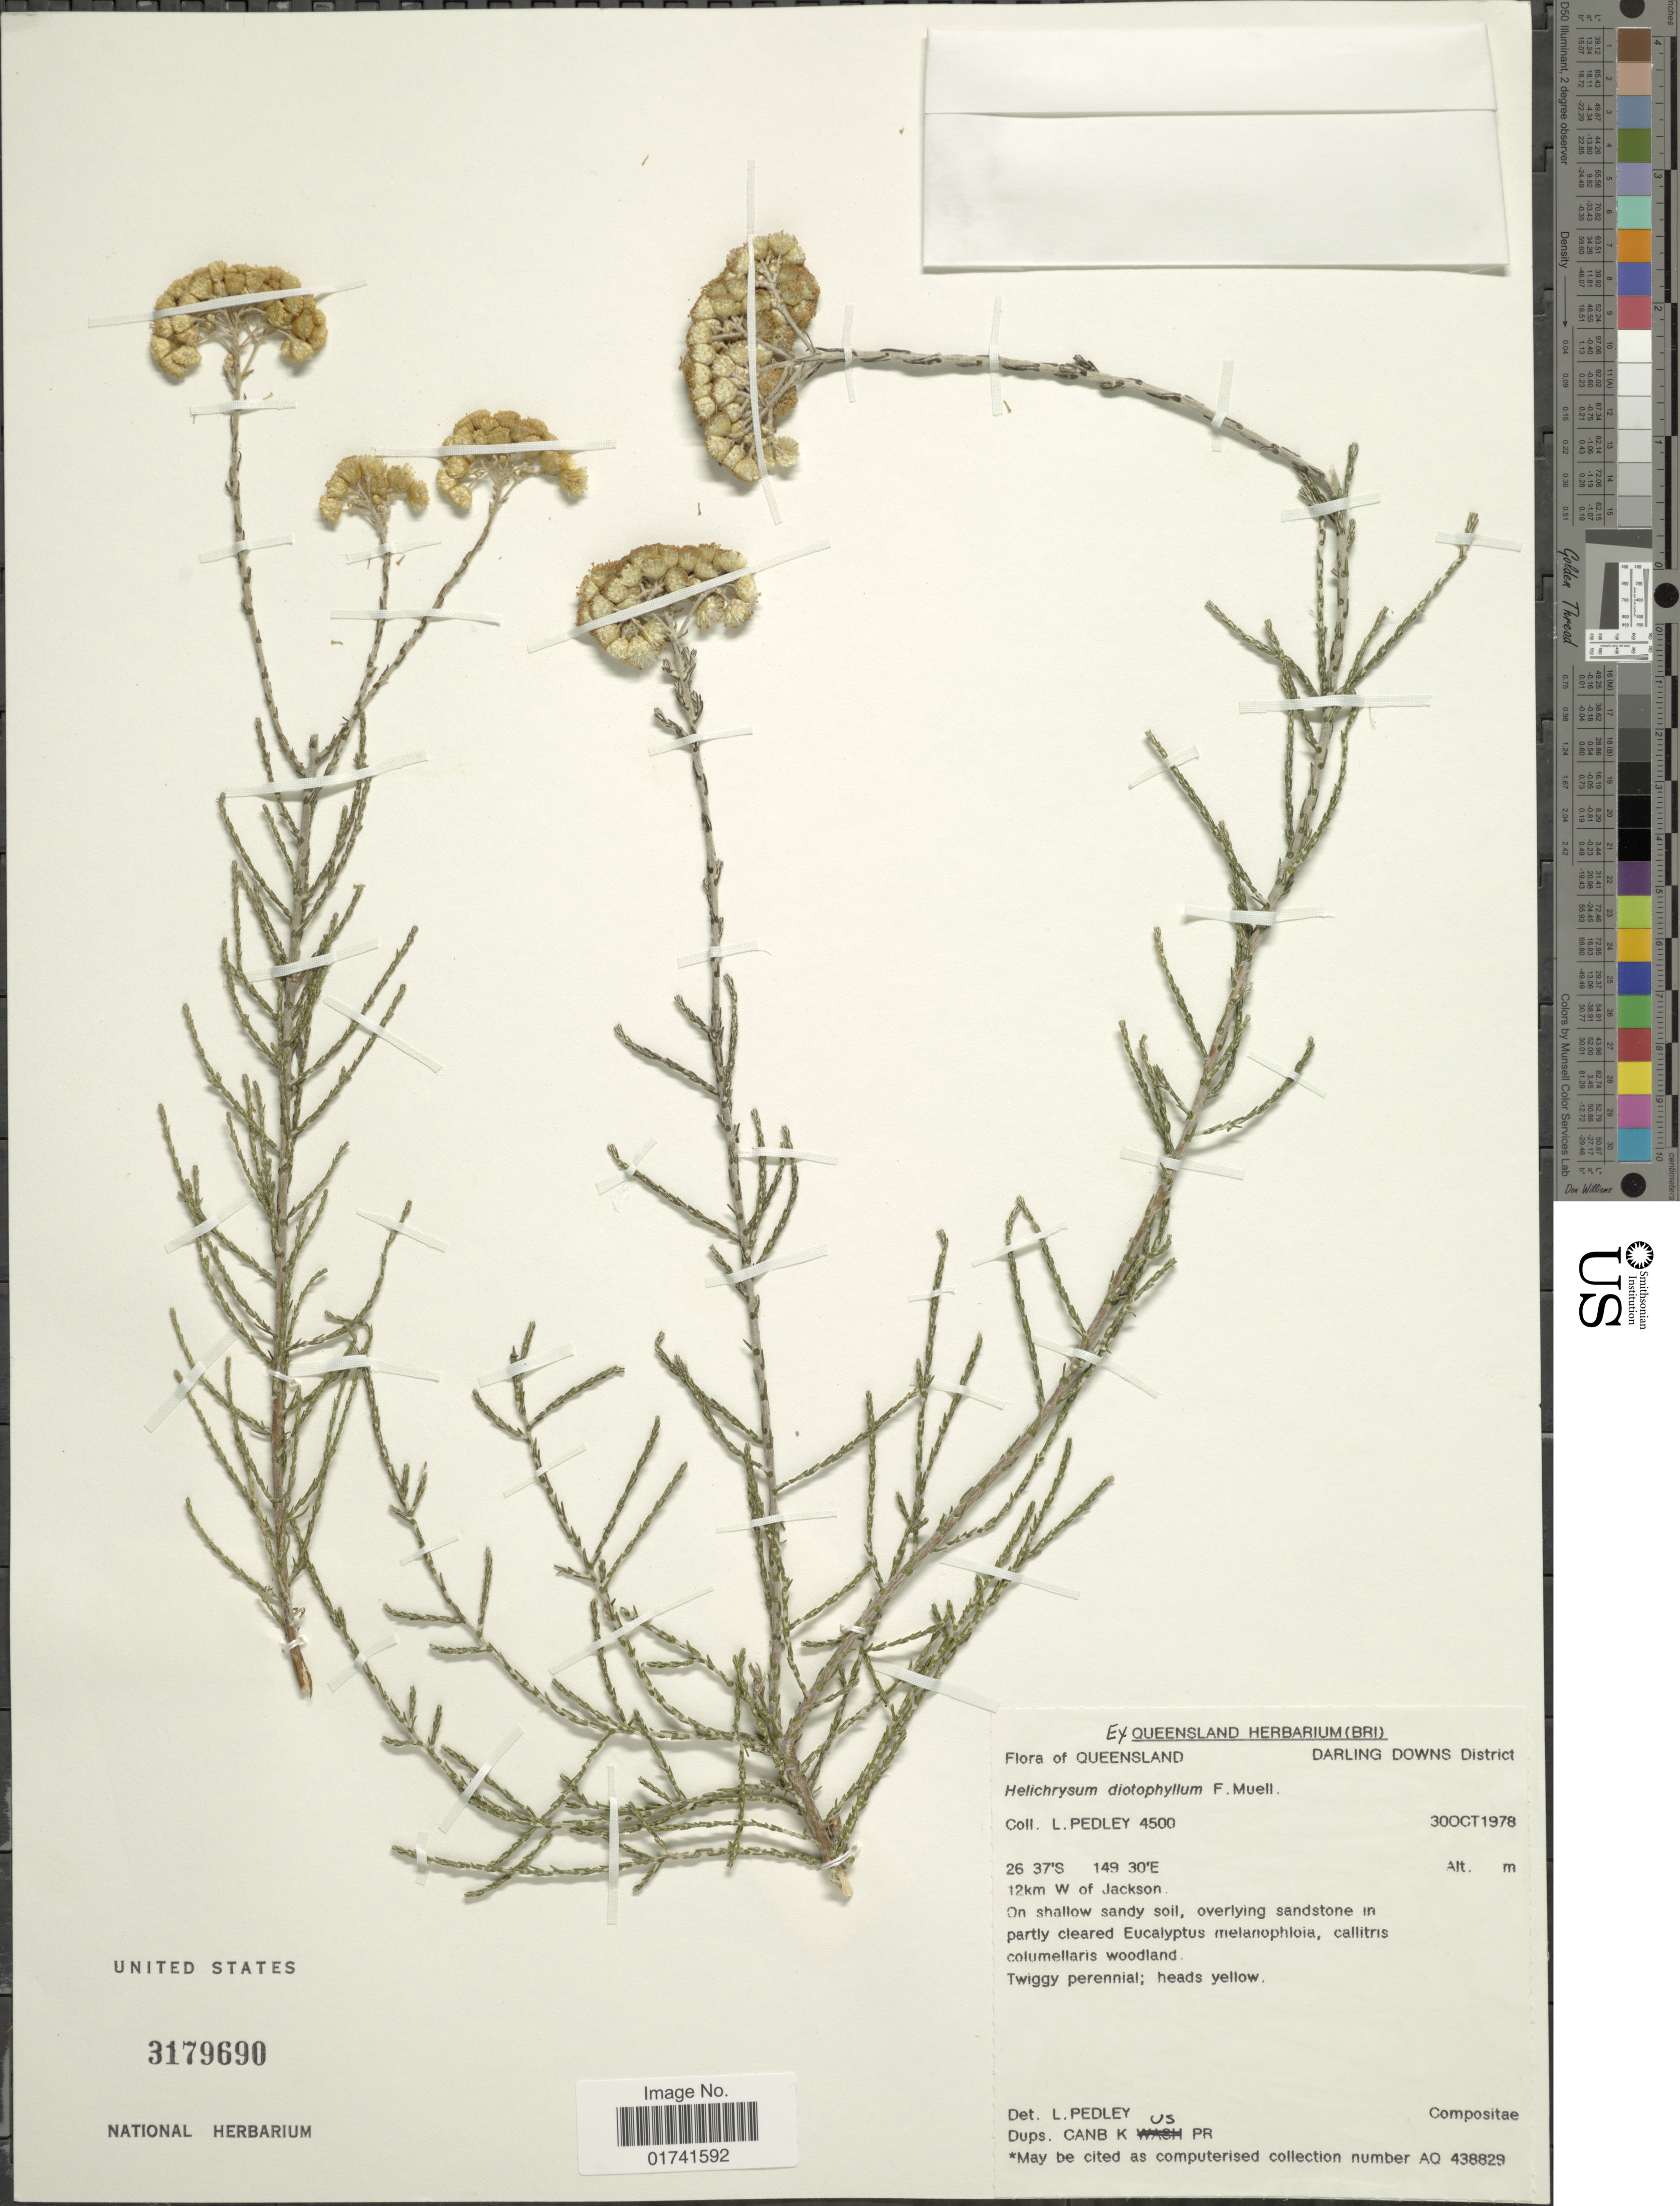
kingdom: Plantae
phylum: Tracheophyta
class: Magnoliopsida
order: Asterales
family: Asteraceae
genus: Ozothamnus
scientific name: Ozothamnus diotophyllus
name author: (F. Muell.) Anderb.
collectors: L. Pedley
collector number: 4500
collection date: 1978-10-30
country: Australia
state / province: Queensland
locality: Darling Downs District, 12 km W of Jackson.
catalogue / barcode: US 3179690